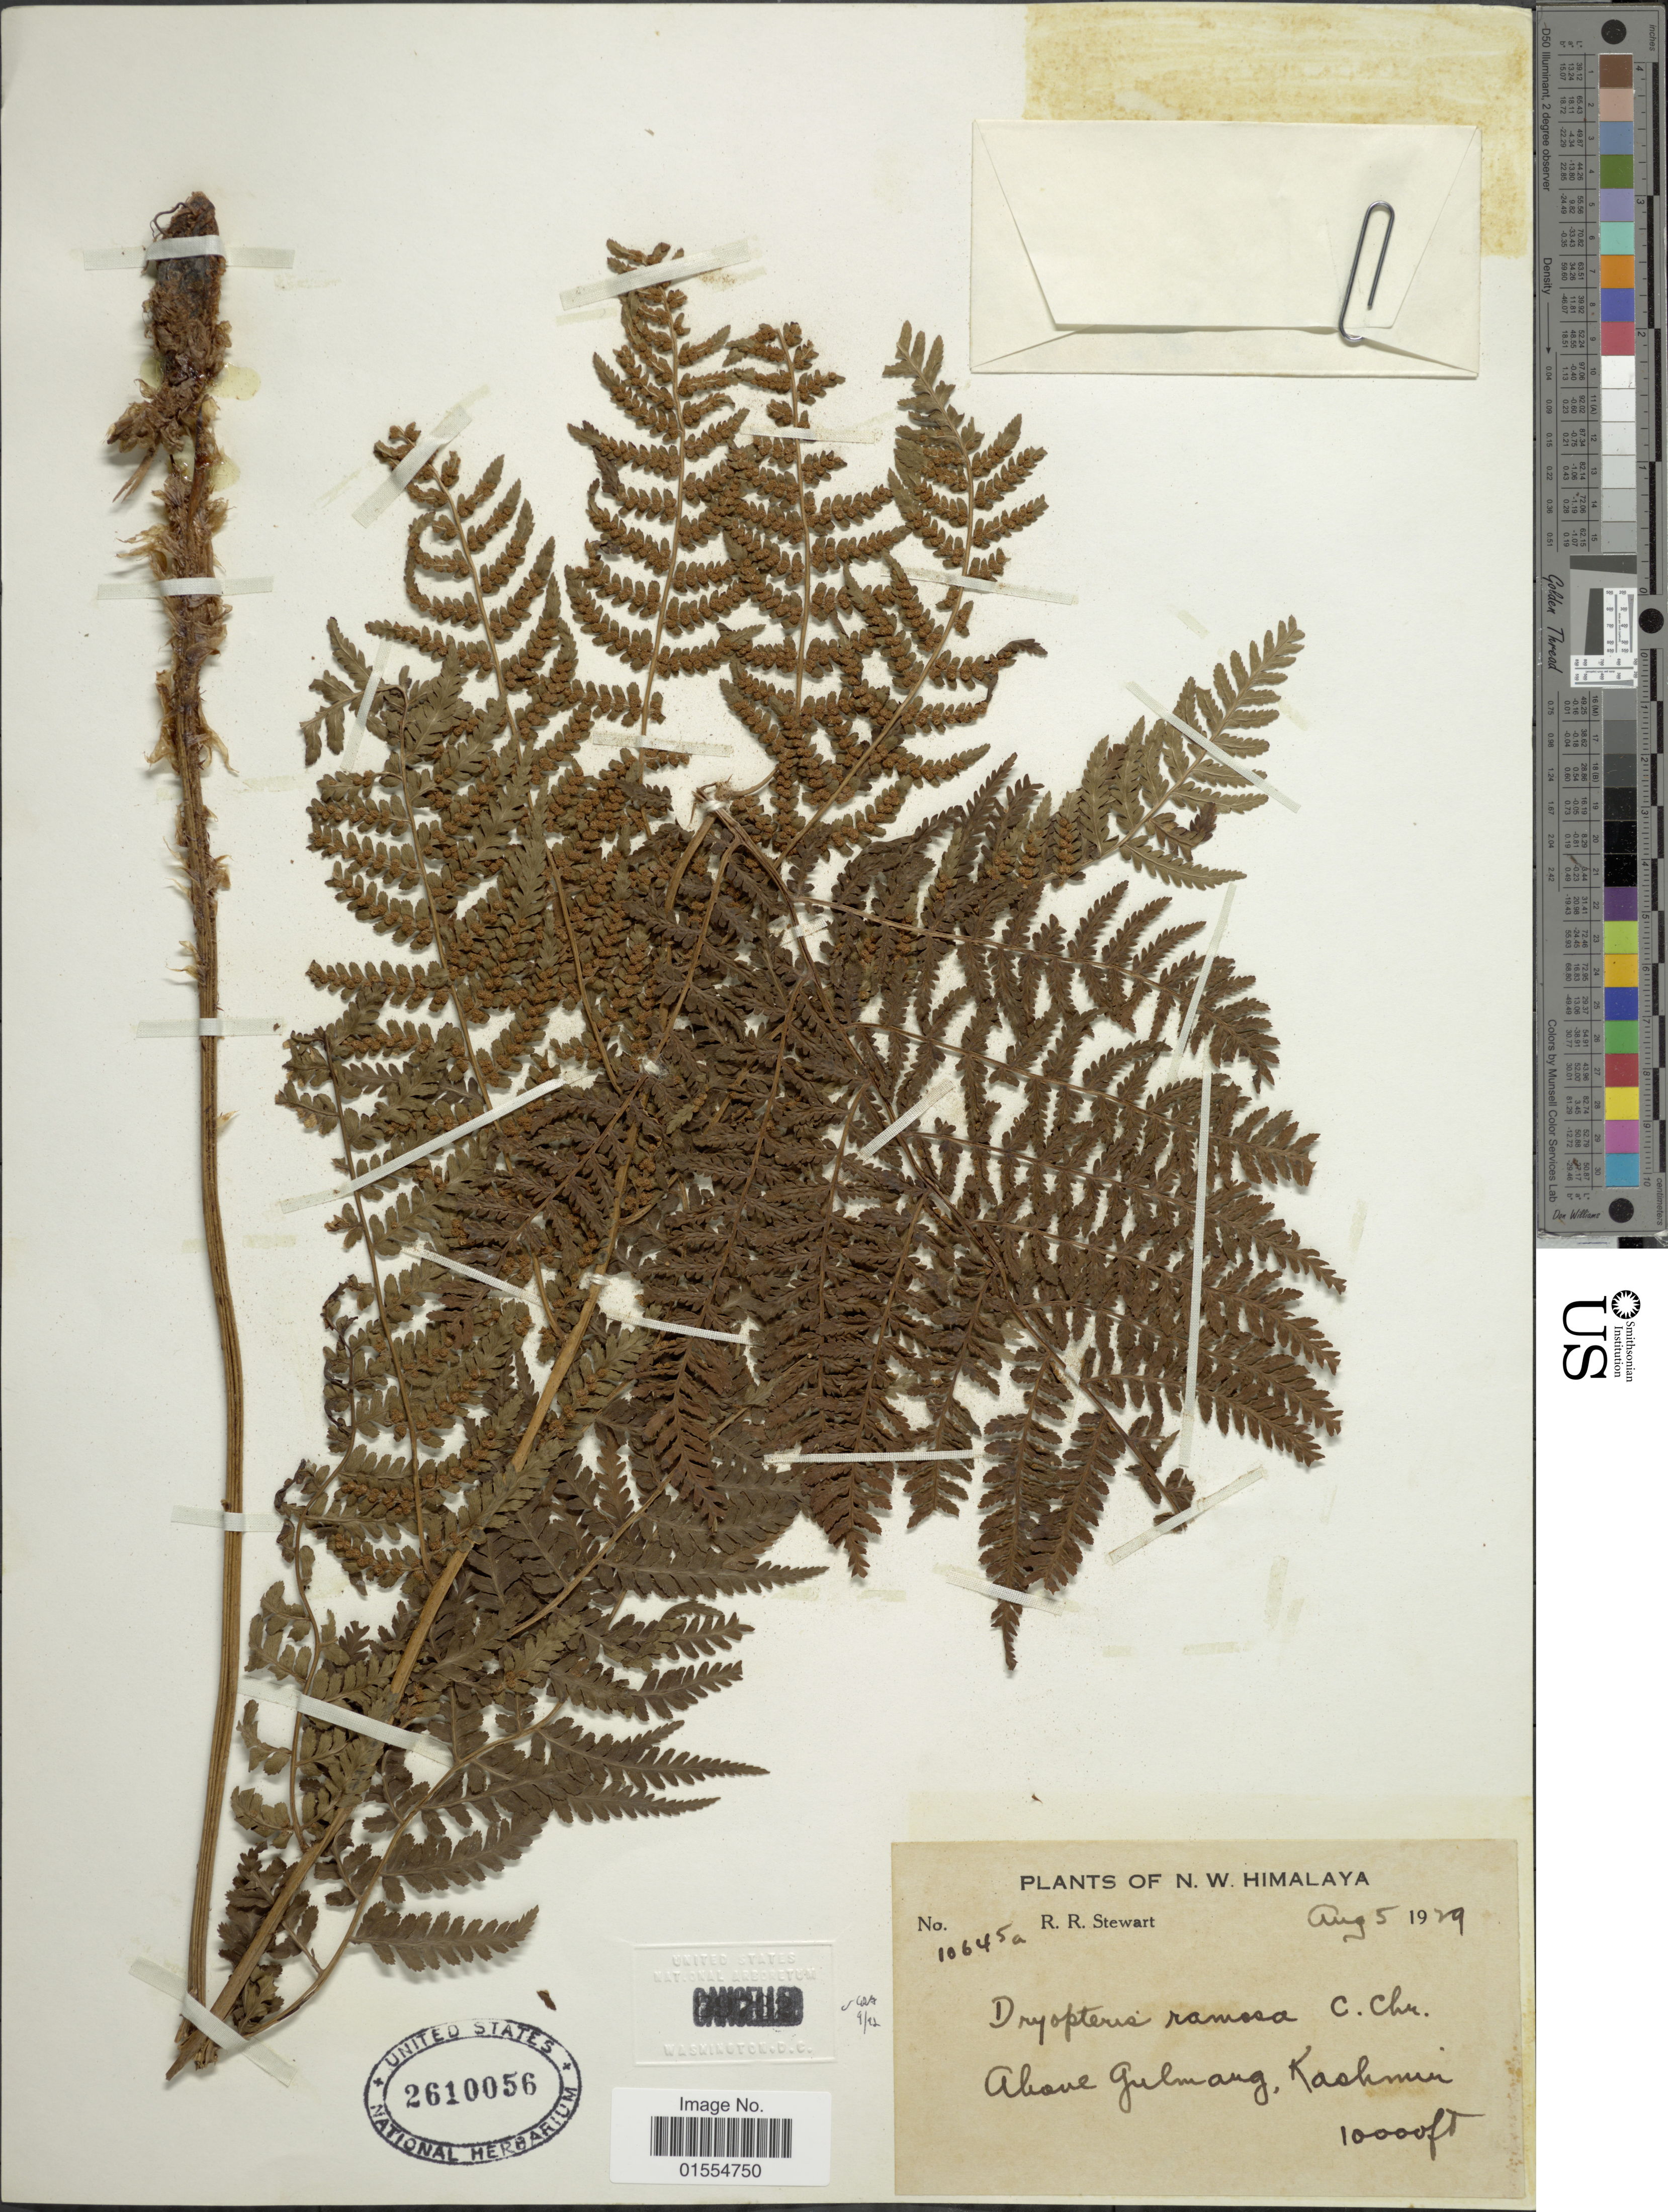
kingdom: Plantae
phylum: Tracheophyta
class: Polypodiopsida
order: Polypodiales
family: Dryopteridaceae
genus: Dryopteris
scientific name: Dryopteris ramosa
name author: (C. Hope) C. Chr.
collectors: R. R. Stewart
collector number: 10645a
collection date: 1929-08-05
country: India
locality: N. W. Himalaya, above Gulmang, Kashmir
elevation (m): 3048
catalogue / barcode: US 2610056